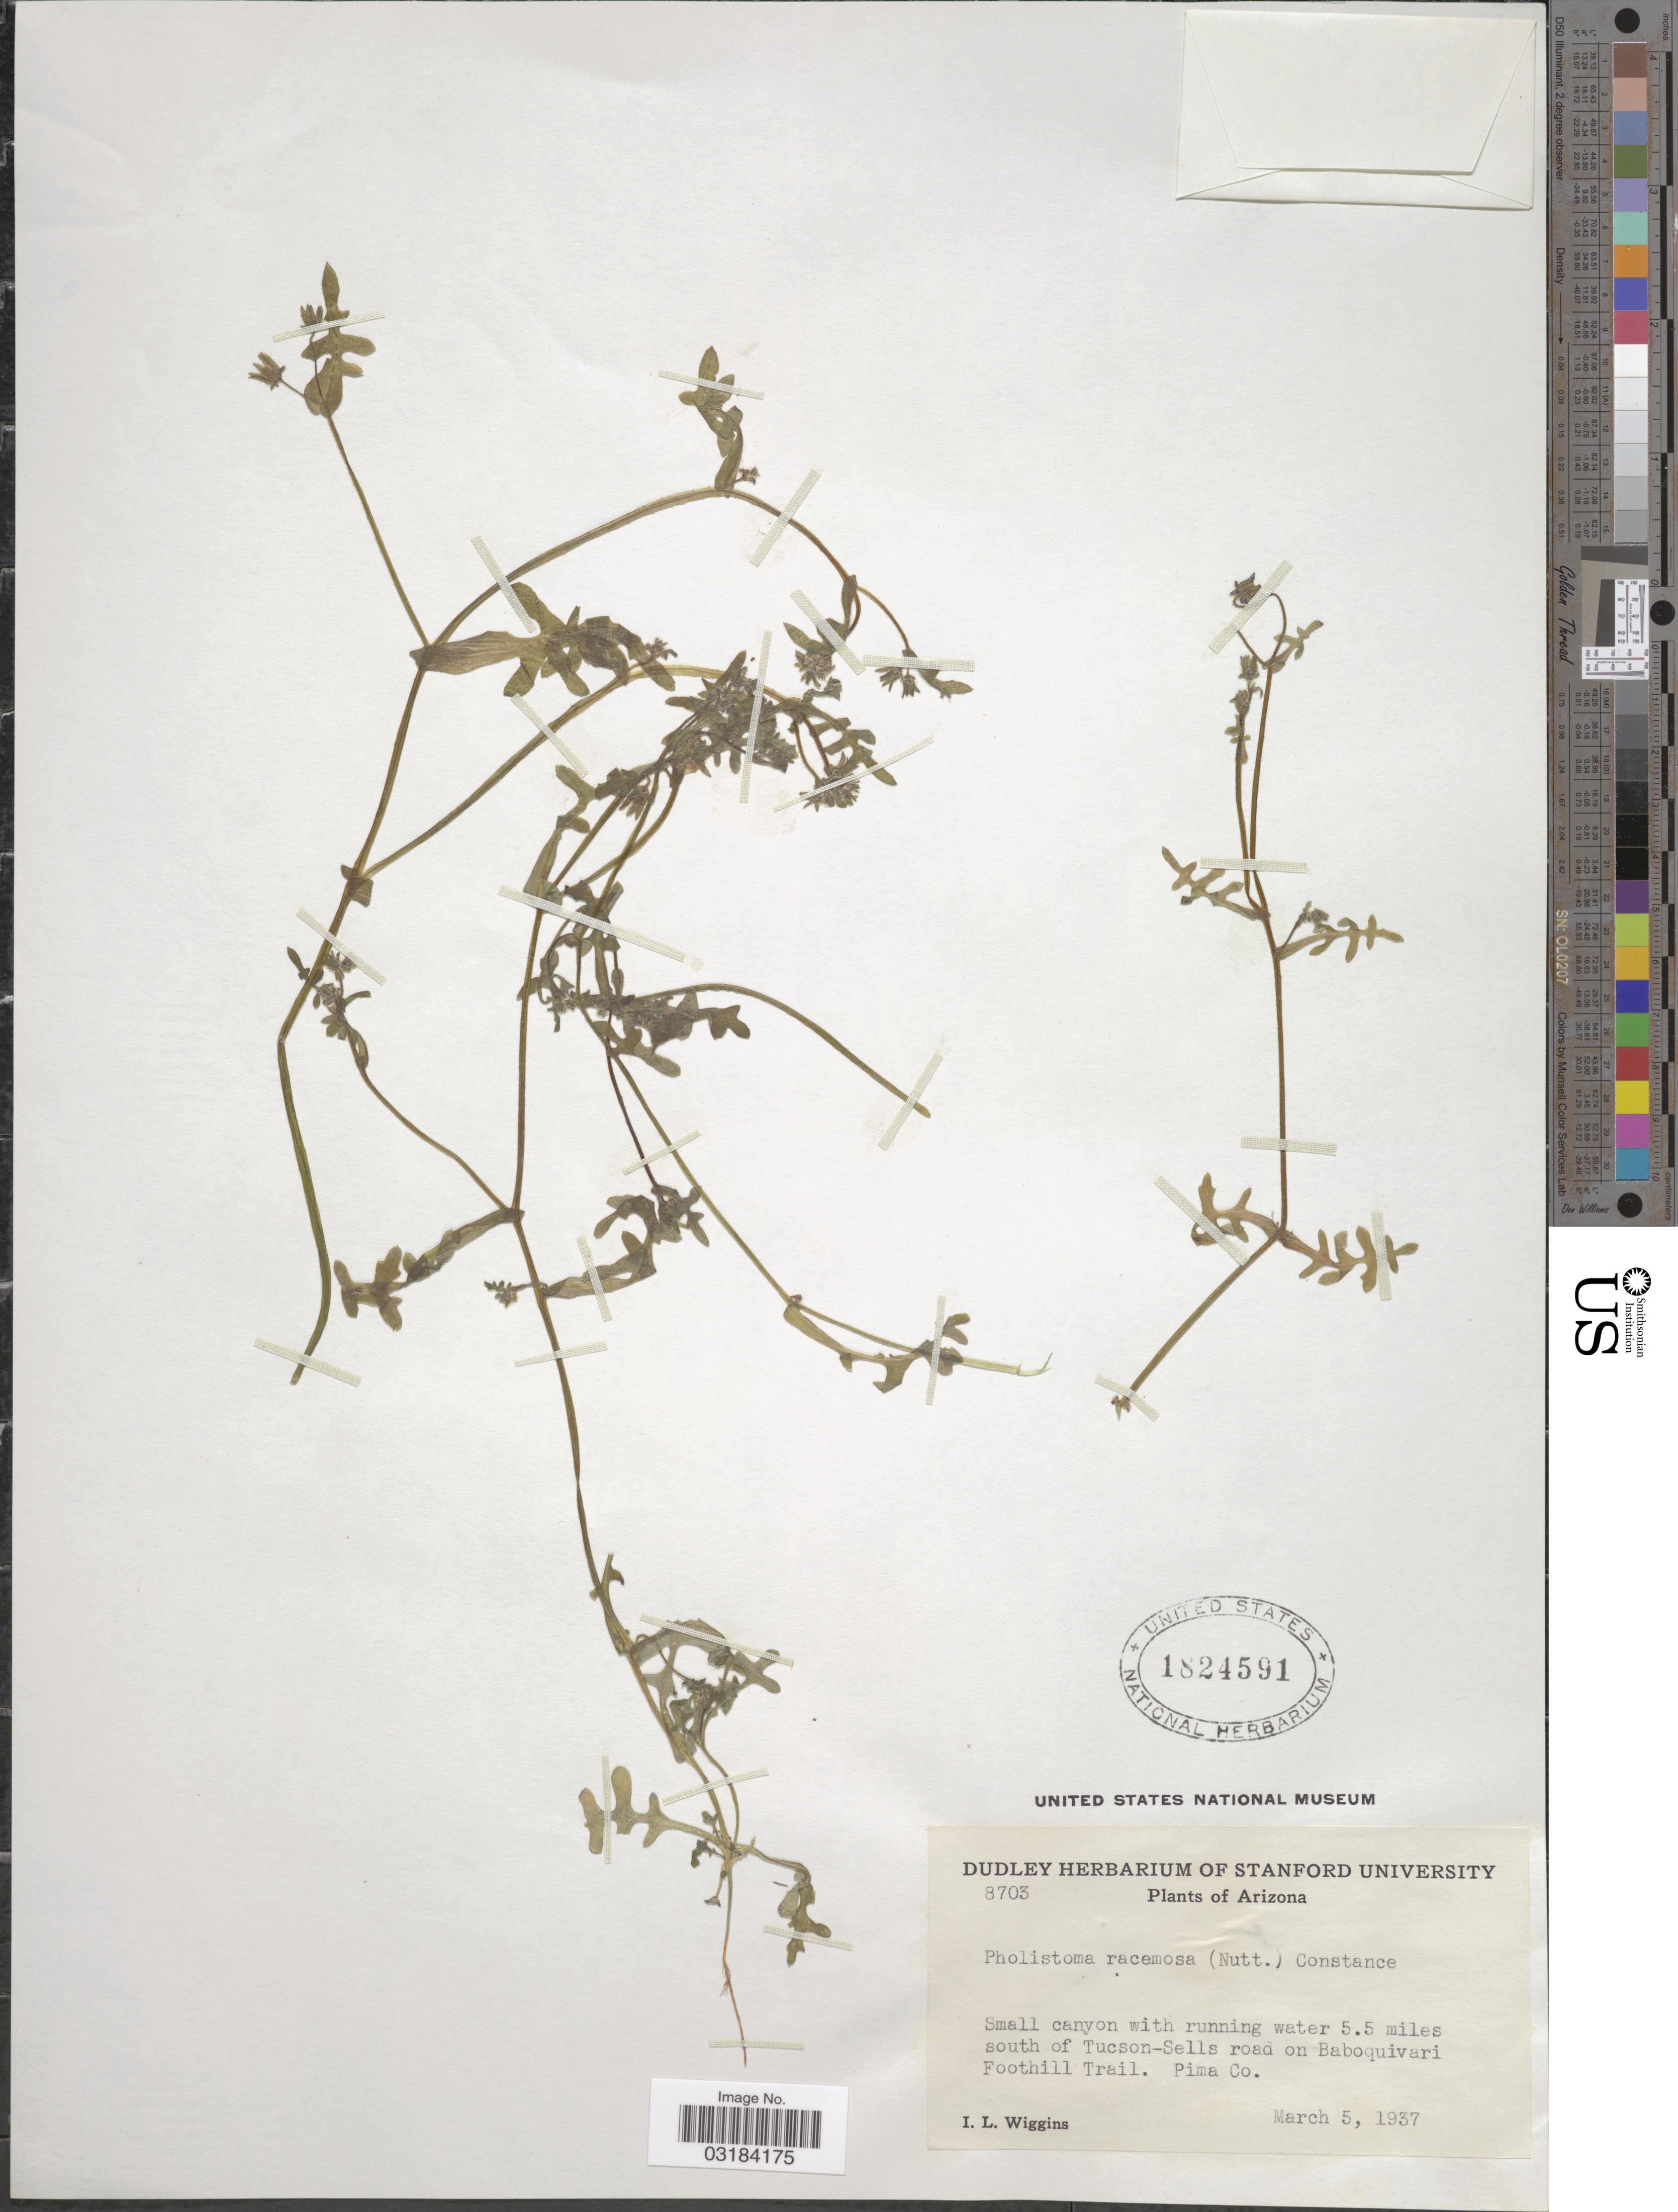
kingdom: Plantae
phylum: Tracheophyta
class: Magnoliopsida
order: Boraginales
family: Hydrophyllaceae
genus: Pholistoma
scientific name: Pholistoma racemosum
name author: (Nutt. ex A. Gray) Constance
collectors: I. L. Wiggins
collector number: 8703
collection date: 1937-03-05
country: United States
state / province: Arizona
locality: Small canyon with running water 5.5 miles south of Tucson-Sells road on Baboquivari Foothill Trail. Pima Co.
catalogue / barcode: US 1824591